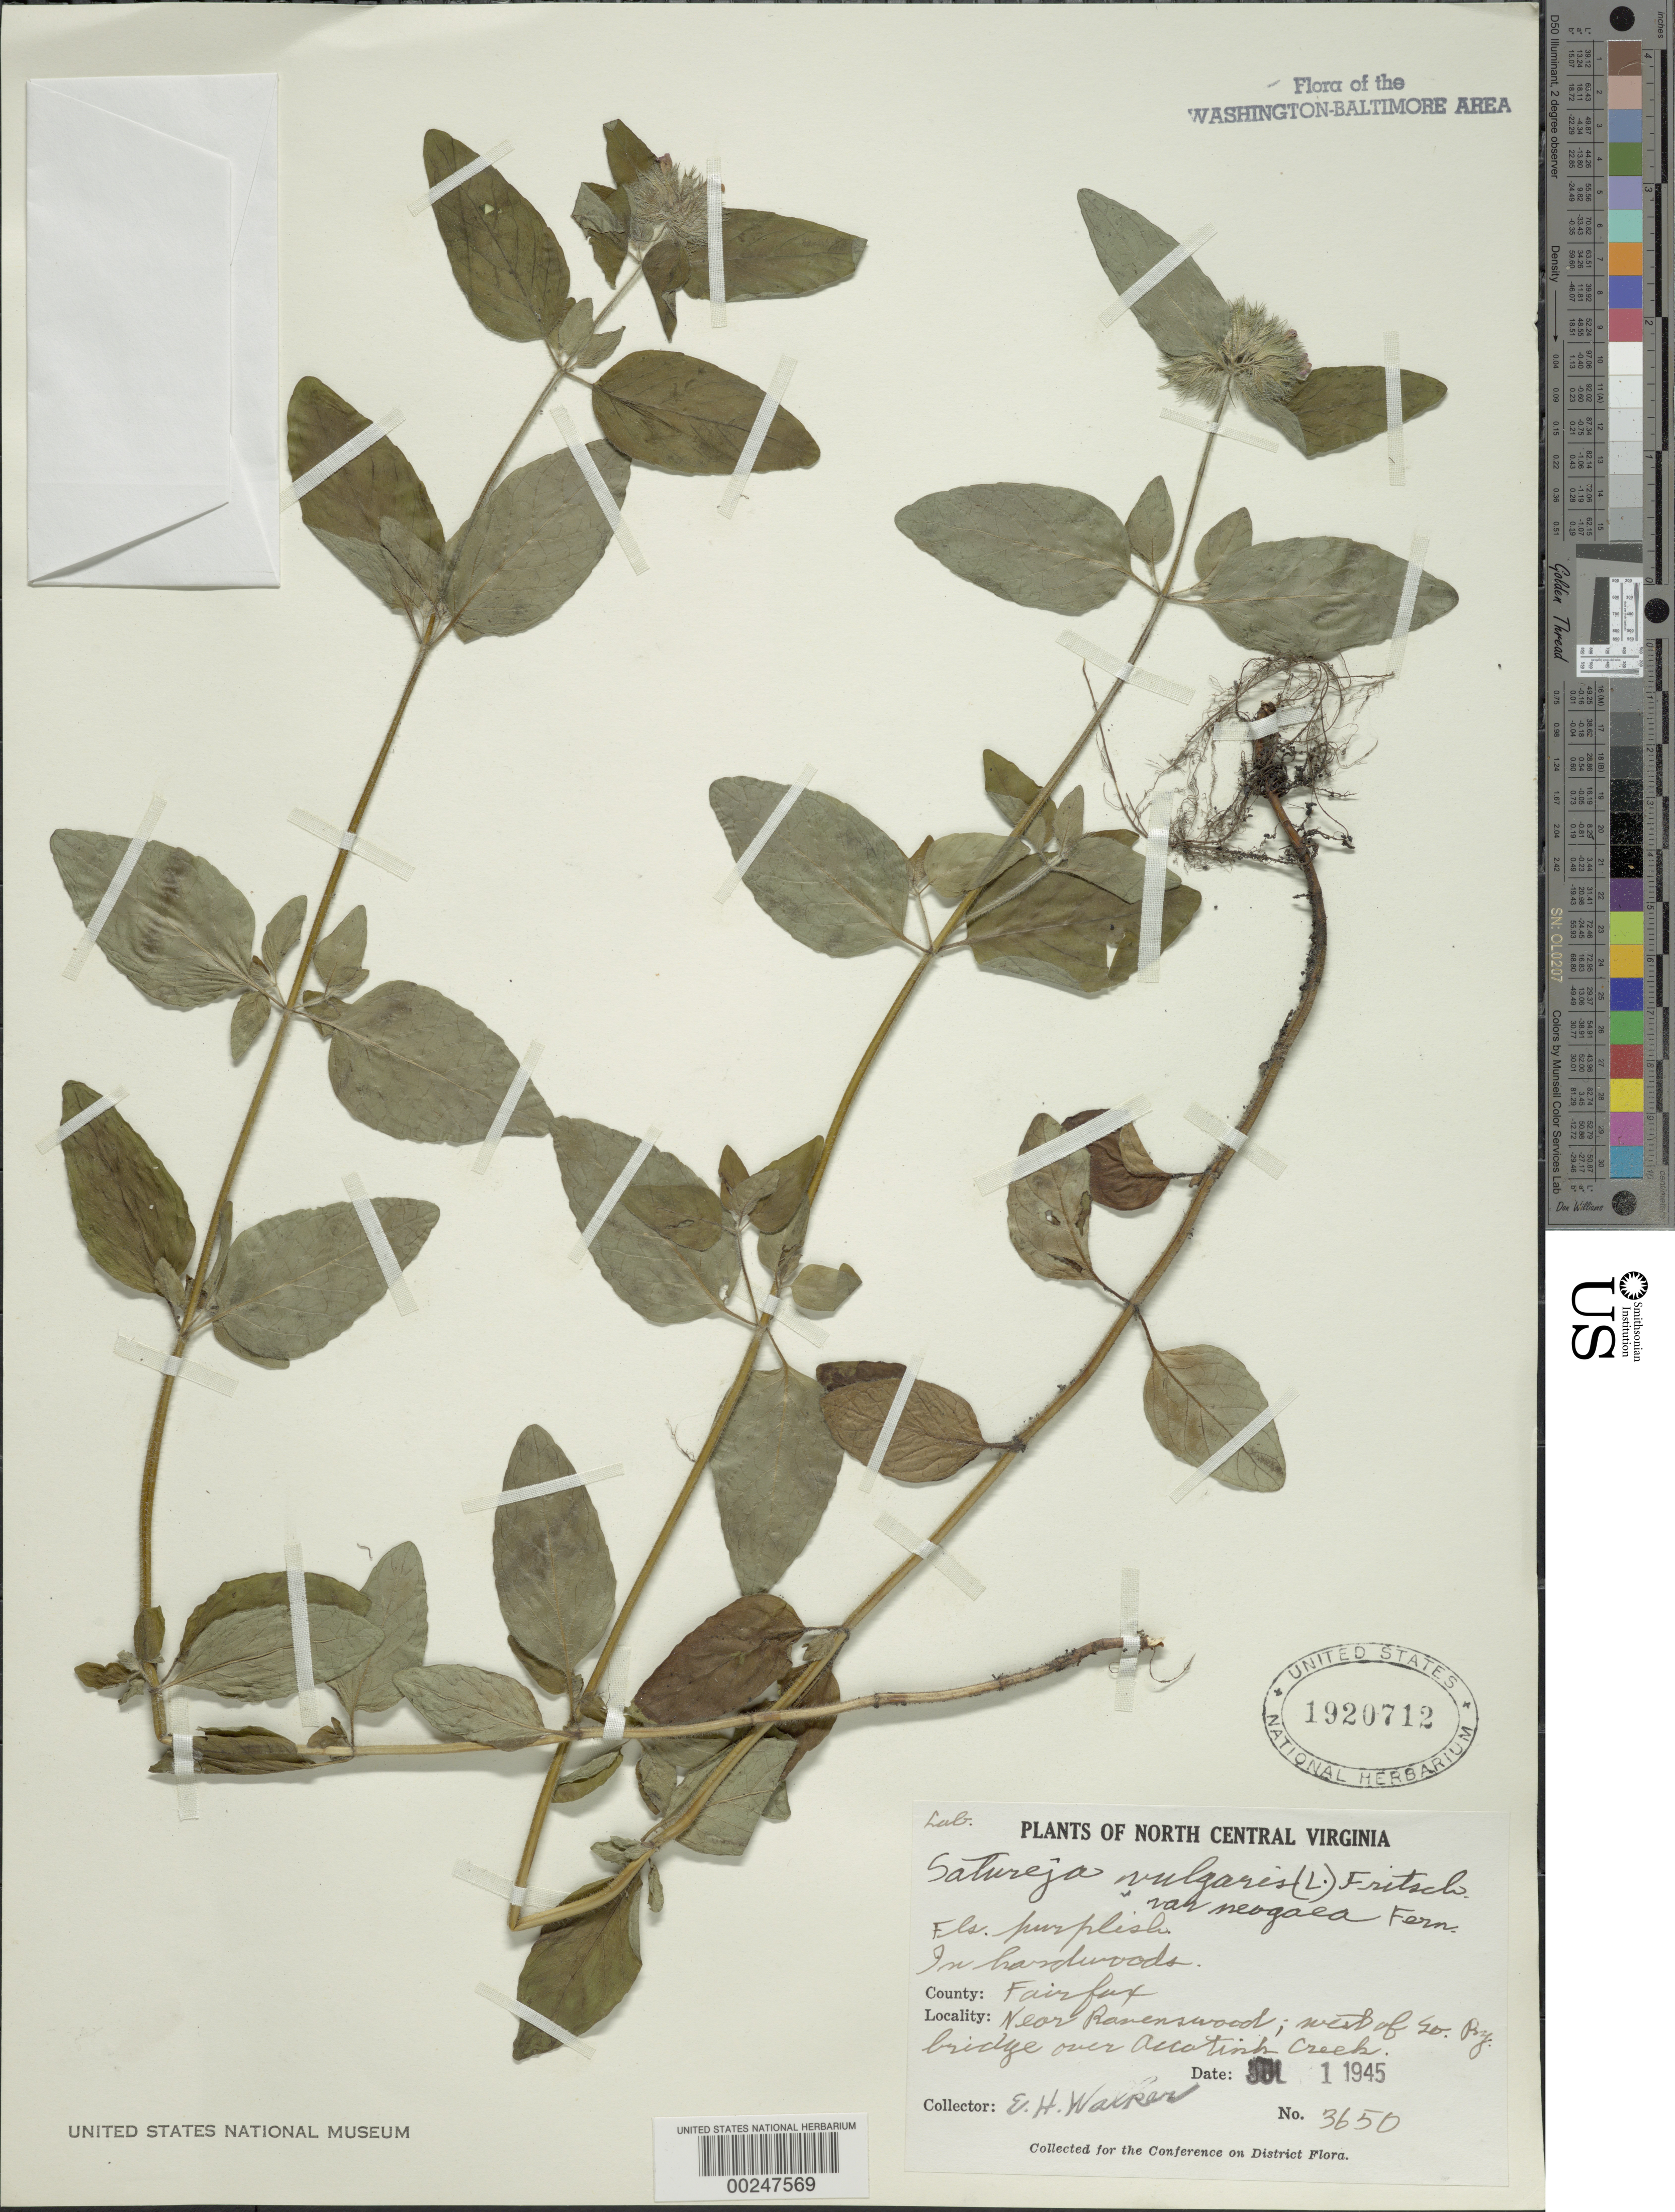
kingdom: Plantae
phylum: Tracheophyta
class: Magnoliopsida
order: Lamiales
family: Lamiaceae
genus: Clinopodium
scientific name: Clinopodium vulgare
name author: L.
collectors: E. H. Walker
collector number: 3650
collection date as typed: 01 Jul 1945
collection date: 1945-07-01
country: United States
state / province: Virginia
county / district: Fairfax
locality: Near Ravenswood W of Bridge over Accotink Creek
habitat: In hardwoods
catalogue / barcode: US 1920712